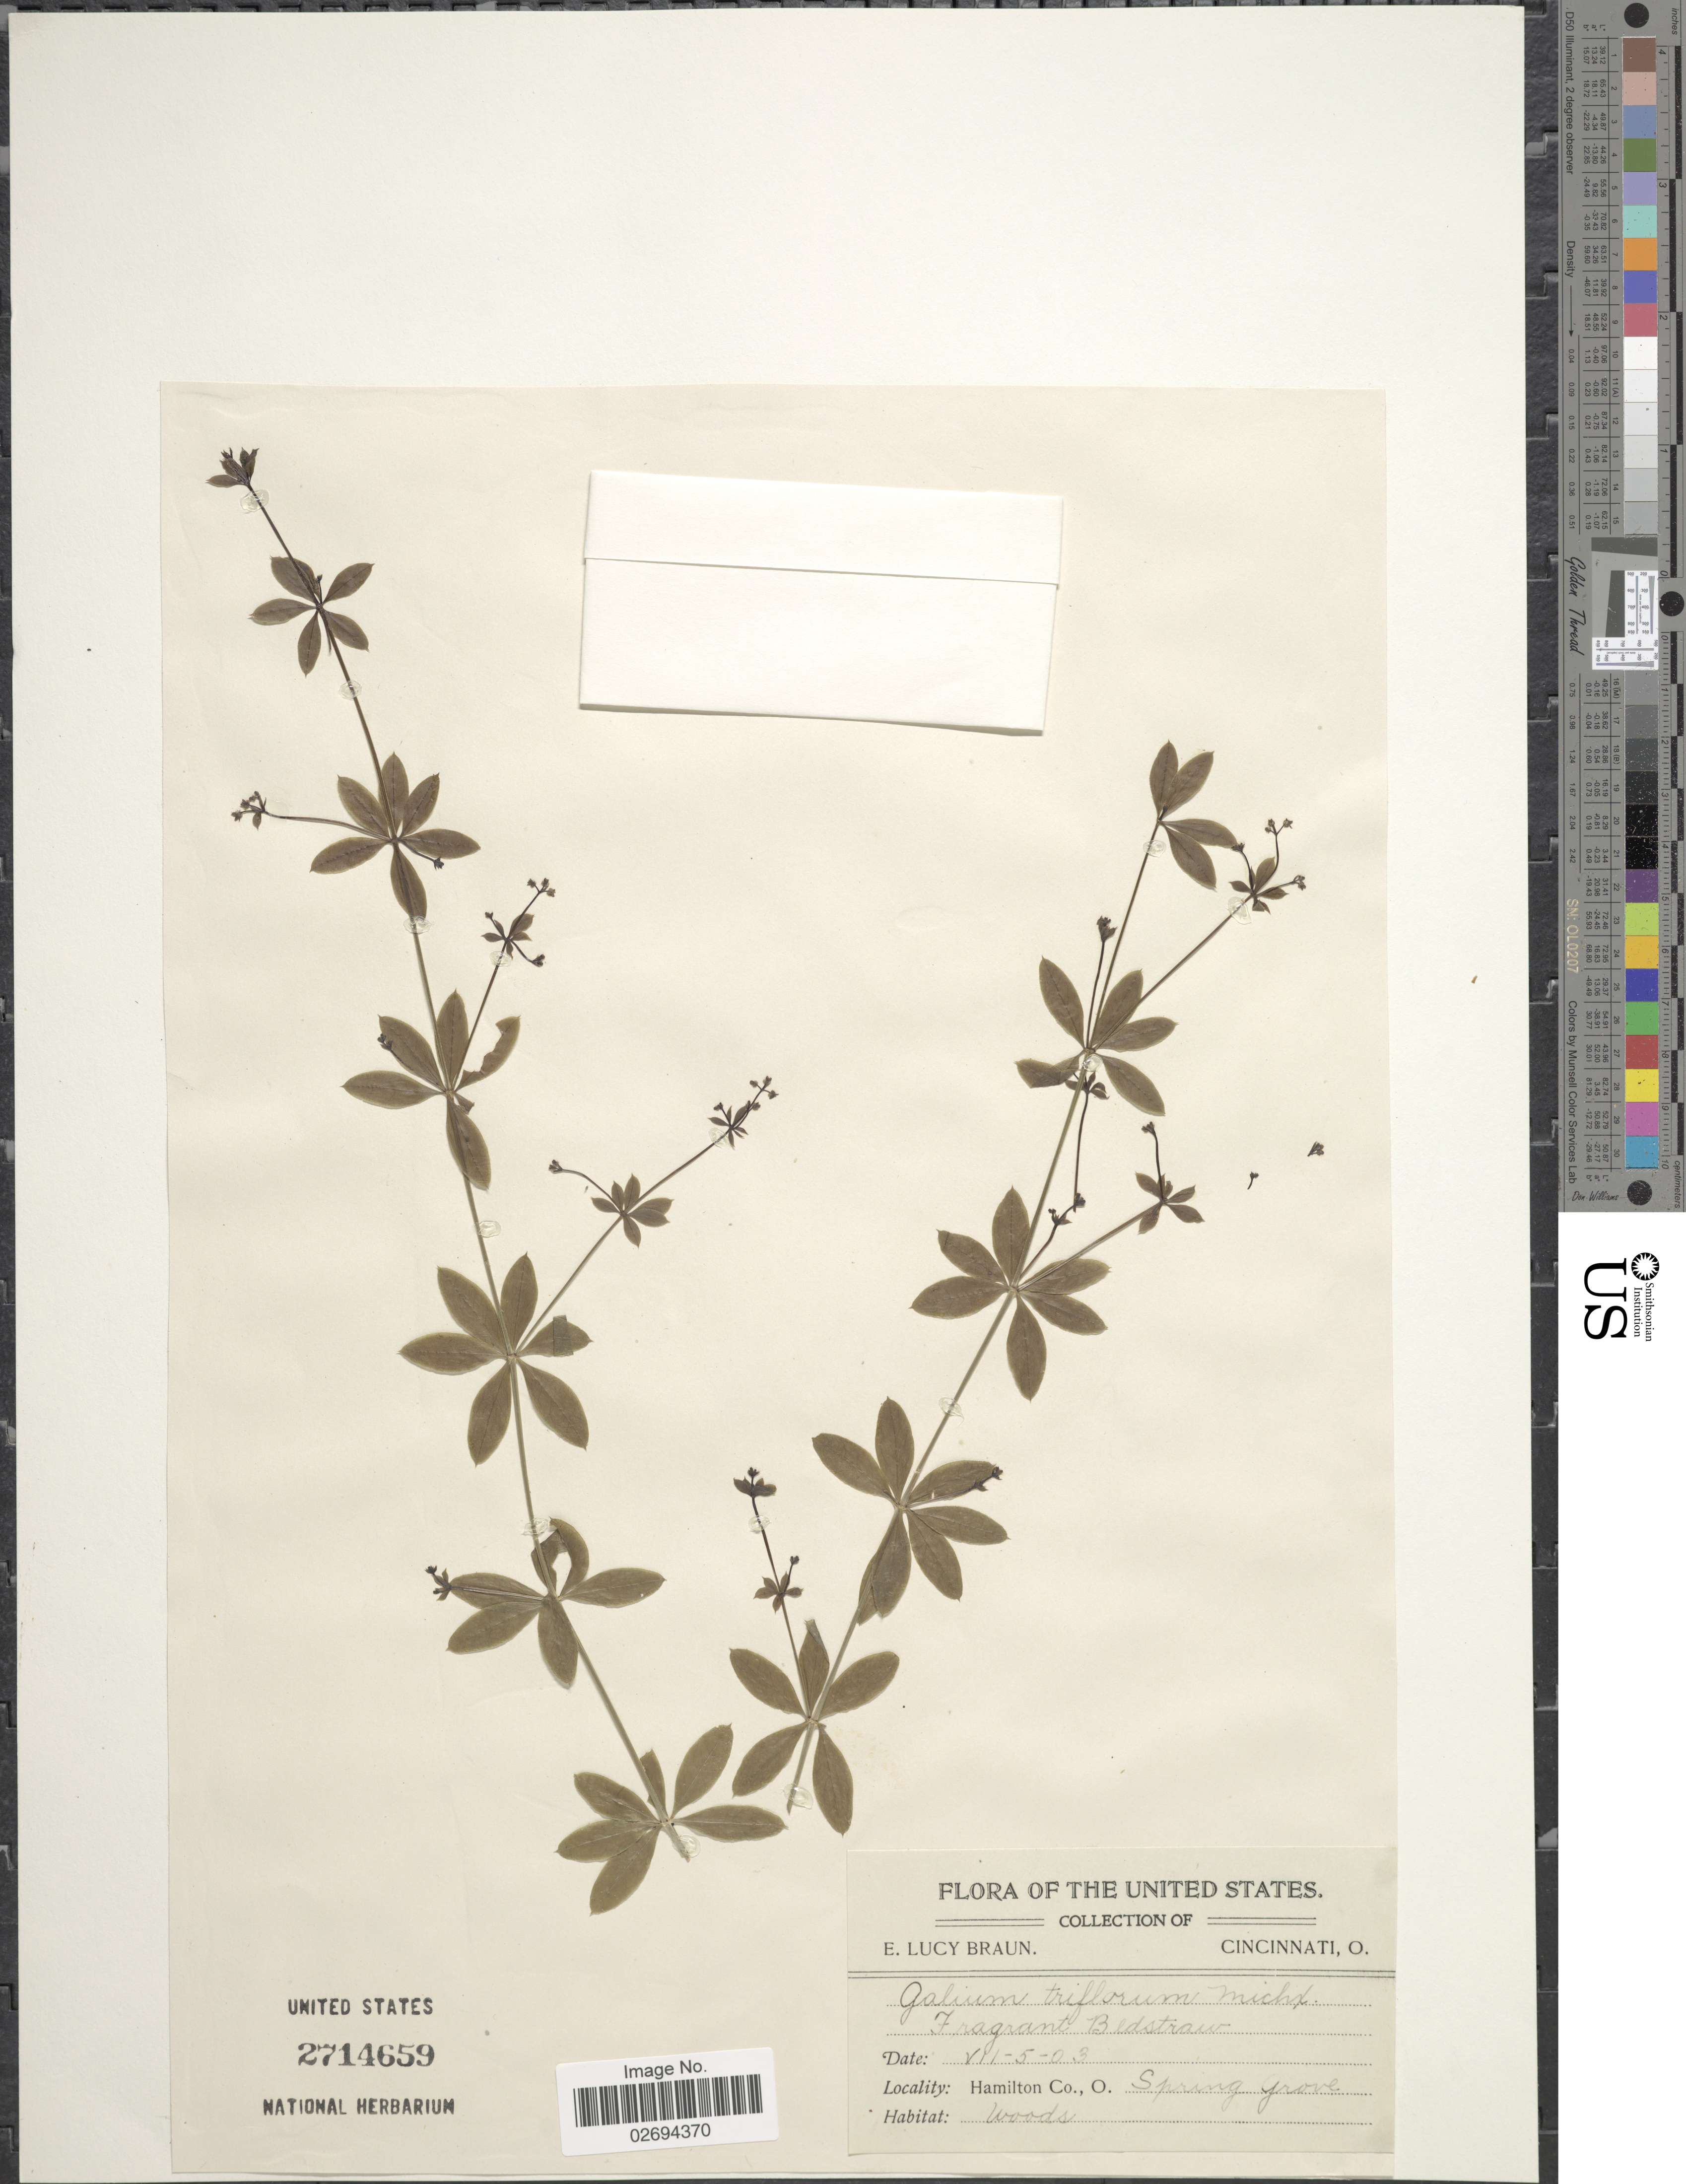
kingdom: Plantae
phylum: Tracheophyta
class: Magnoliopsida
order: Gentianales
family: Rubiaceae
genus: Galium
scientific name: Galium triflorum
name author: Michx.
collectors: E. L. Braun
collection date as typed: Transcribed d/m/y: 5/7/3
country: United States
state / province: Ohio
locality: Hamilton Co., O. Spring Grove.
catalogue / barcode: US 2714659